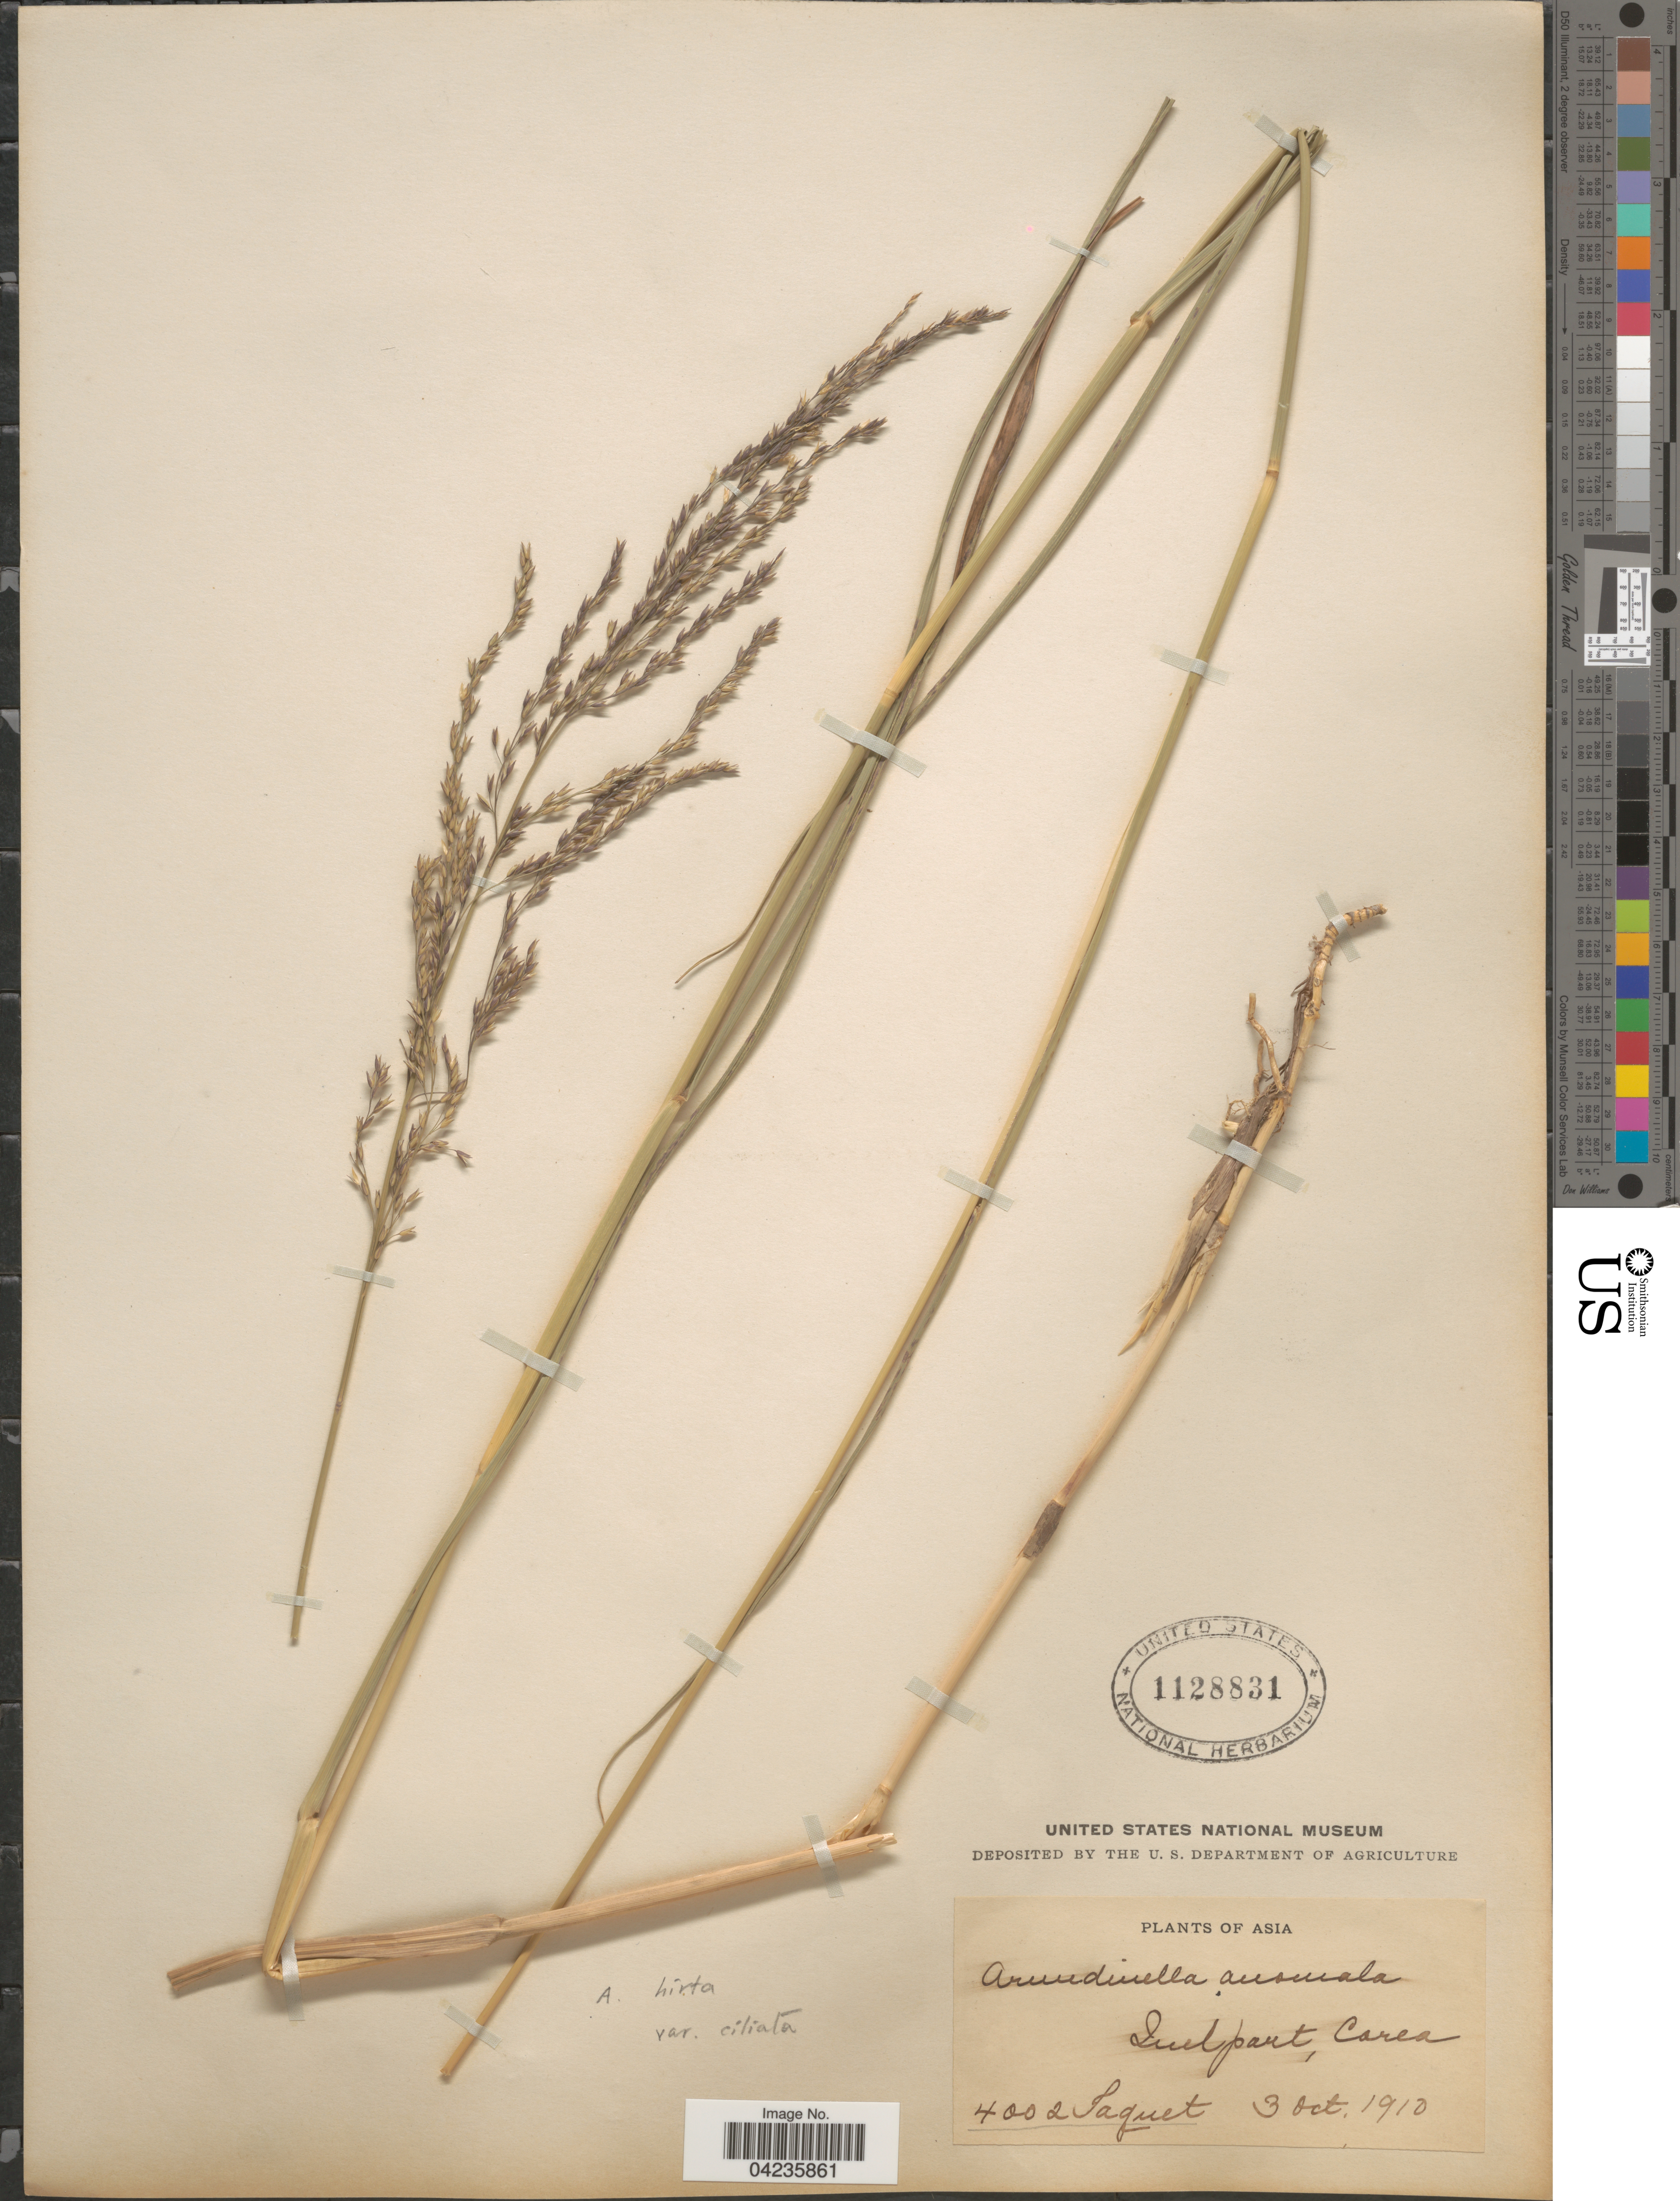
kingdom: Plantae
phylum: Tracheophyta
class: Liliopsida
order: Poales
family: Poaceae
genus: Arundinella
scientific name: Arundinella hirta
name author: (Thunb.) Tanaka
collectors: -. Jaquet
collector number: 4002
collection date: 1910-10-03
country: South Korea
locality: Quelpart, Corea.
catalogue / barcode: US 1128831